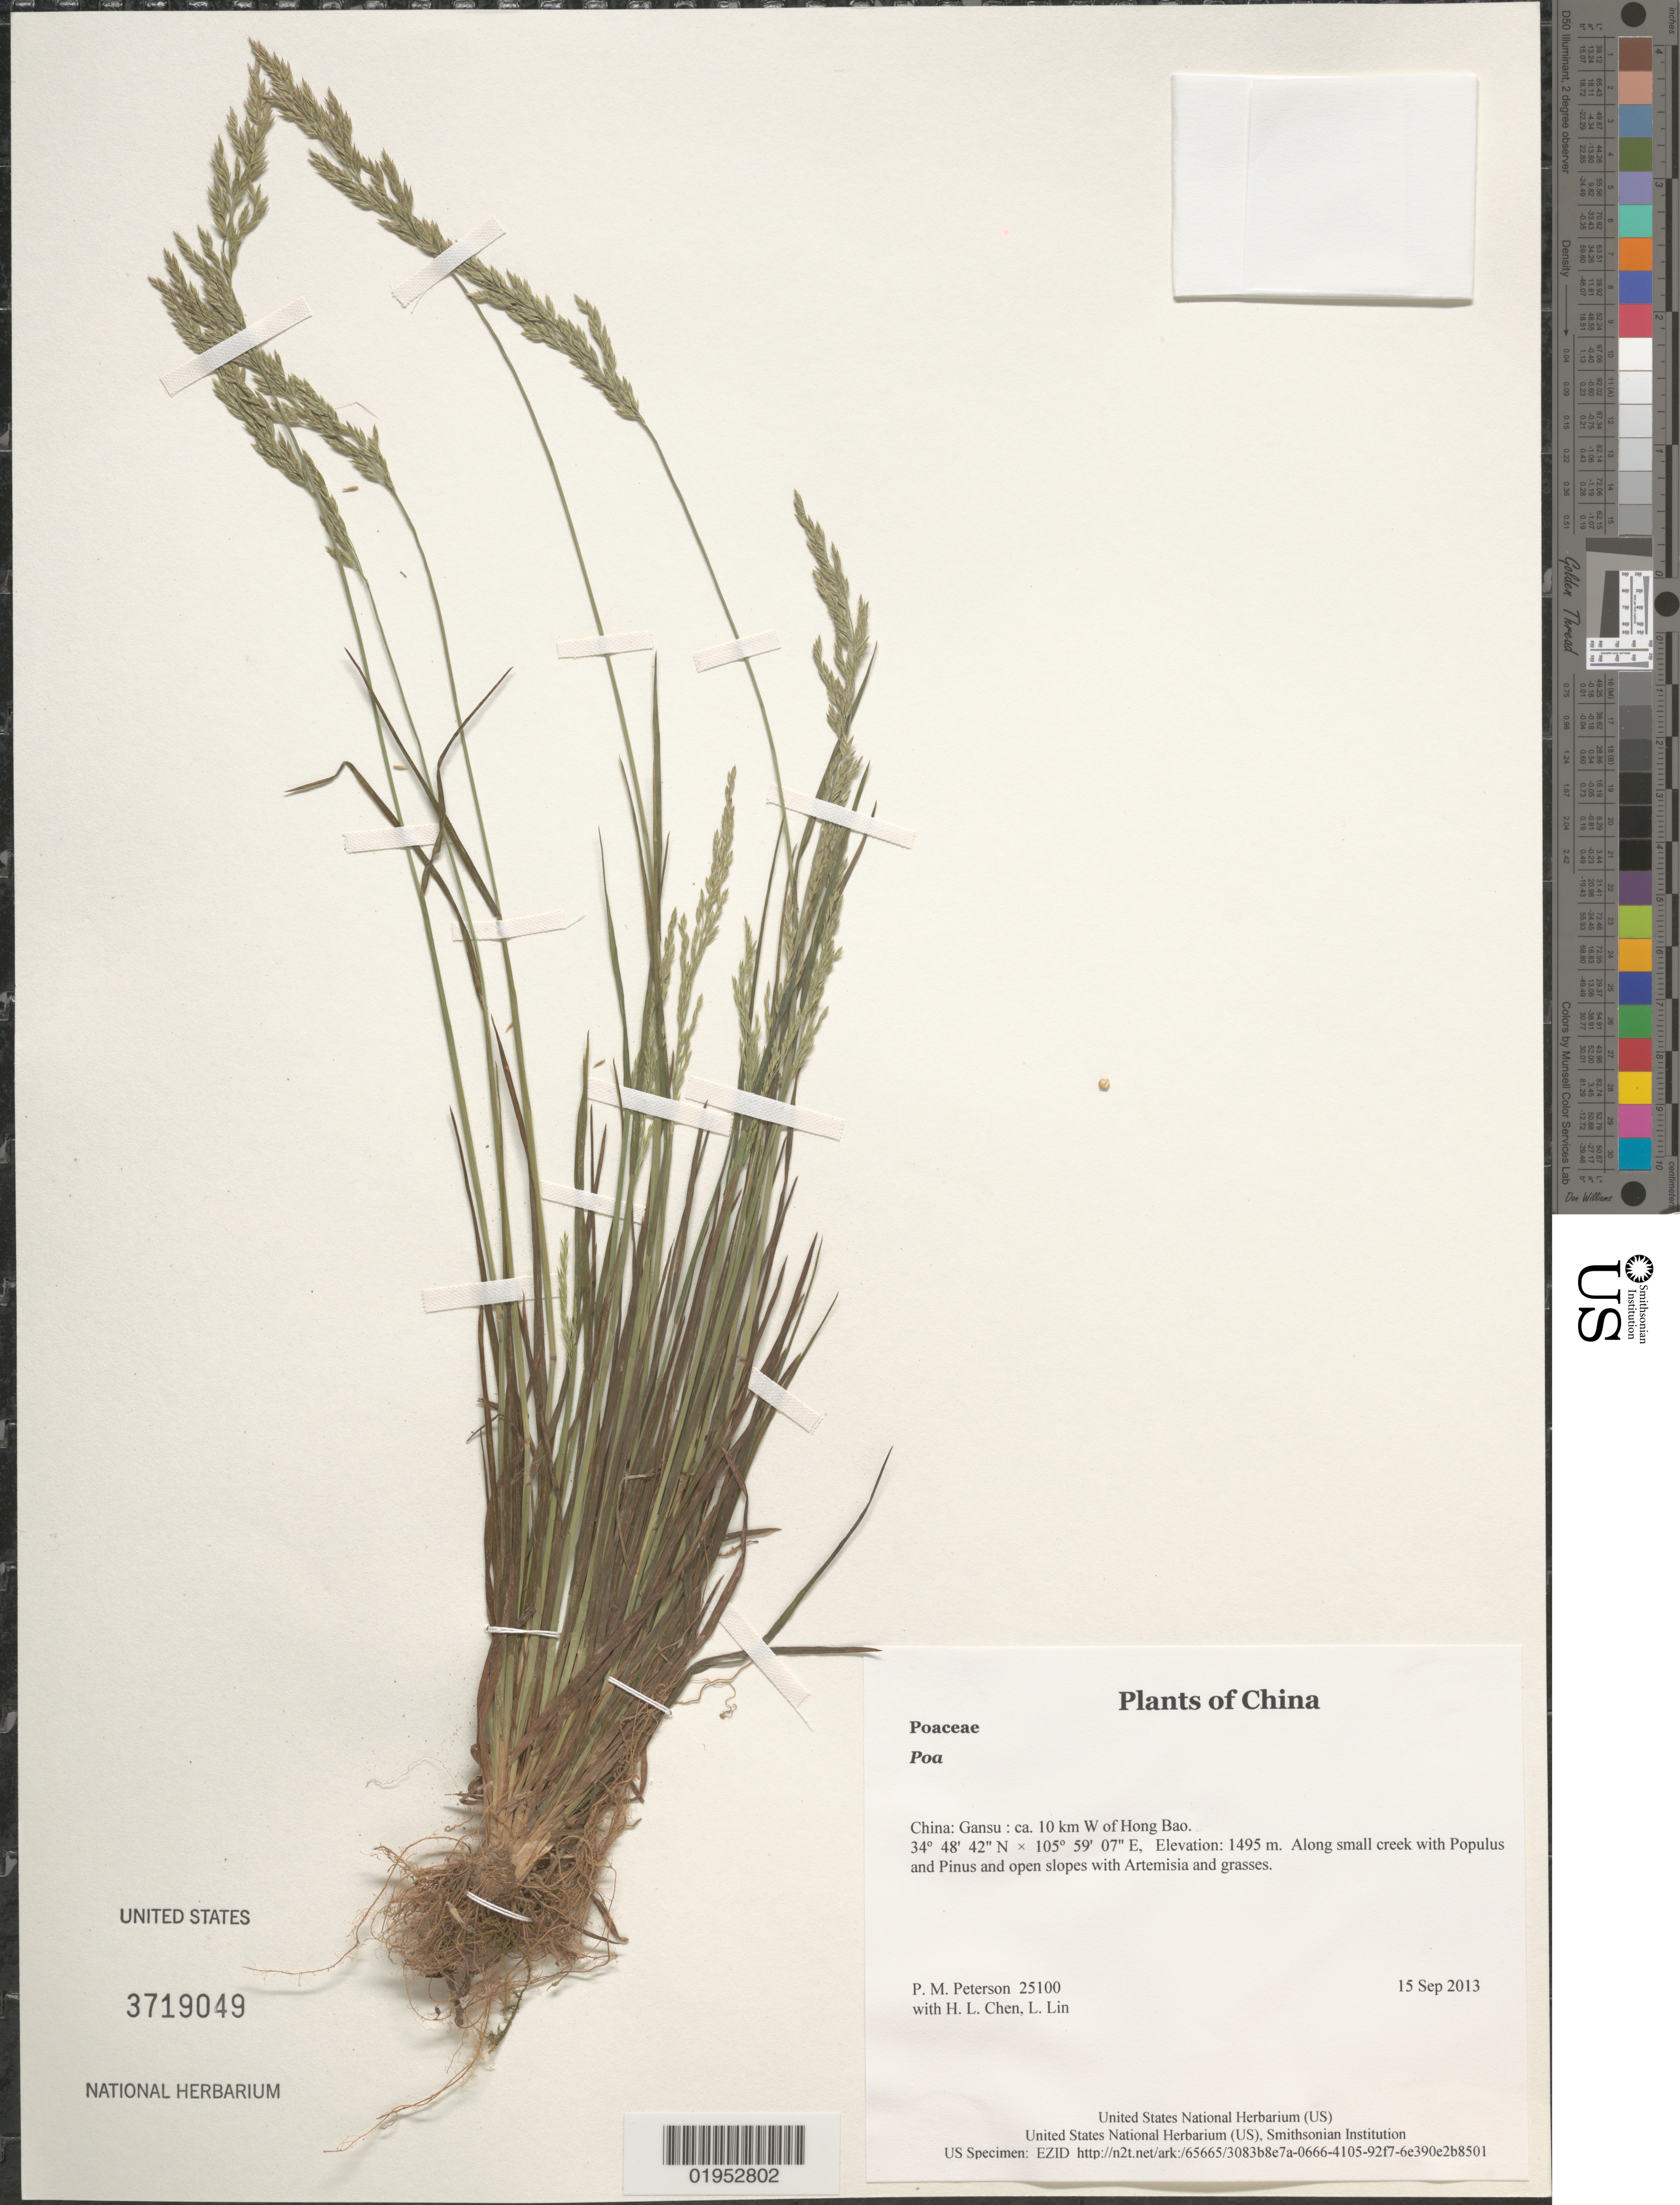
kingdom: Plantae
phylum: Tracheophyta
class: Liliopsida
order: Poales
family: Poaceae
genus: Poa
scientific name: Poa sp.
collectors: P. M. Peterson, H. L. Chen & L. Lin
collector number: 25100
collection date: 2013-09-15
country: China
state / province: Gansu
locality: ca. 10 km W of Hong Bao.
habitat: Along small creek with Populus and Pinus and open slopes with Artemisia and grasses.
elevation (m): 1495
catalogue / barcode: US 3719049